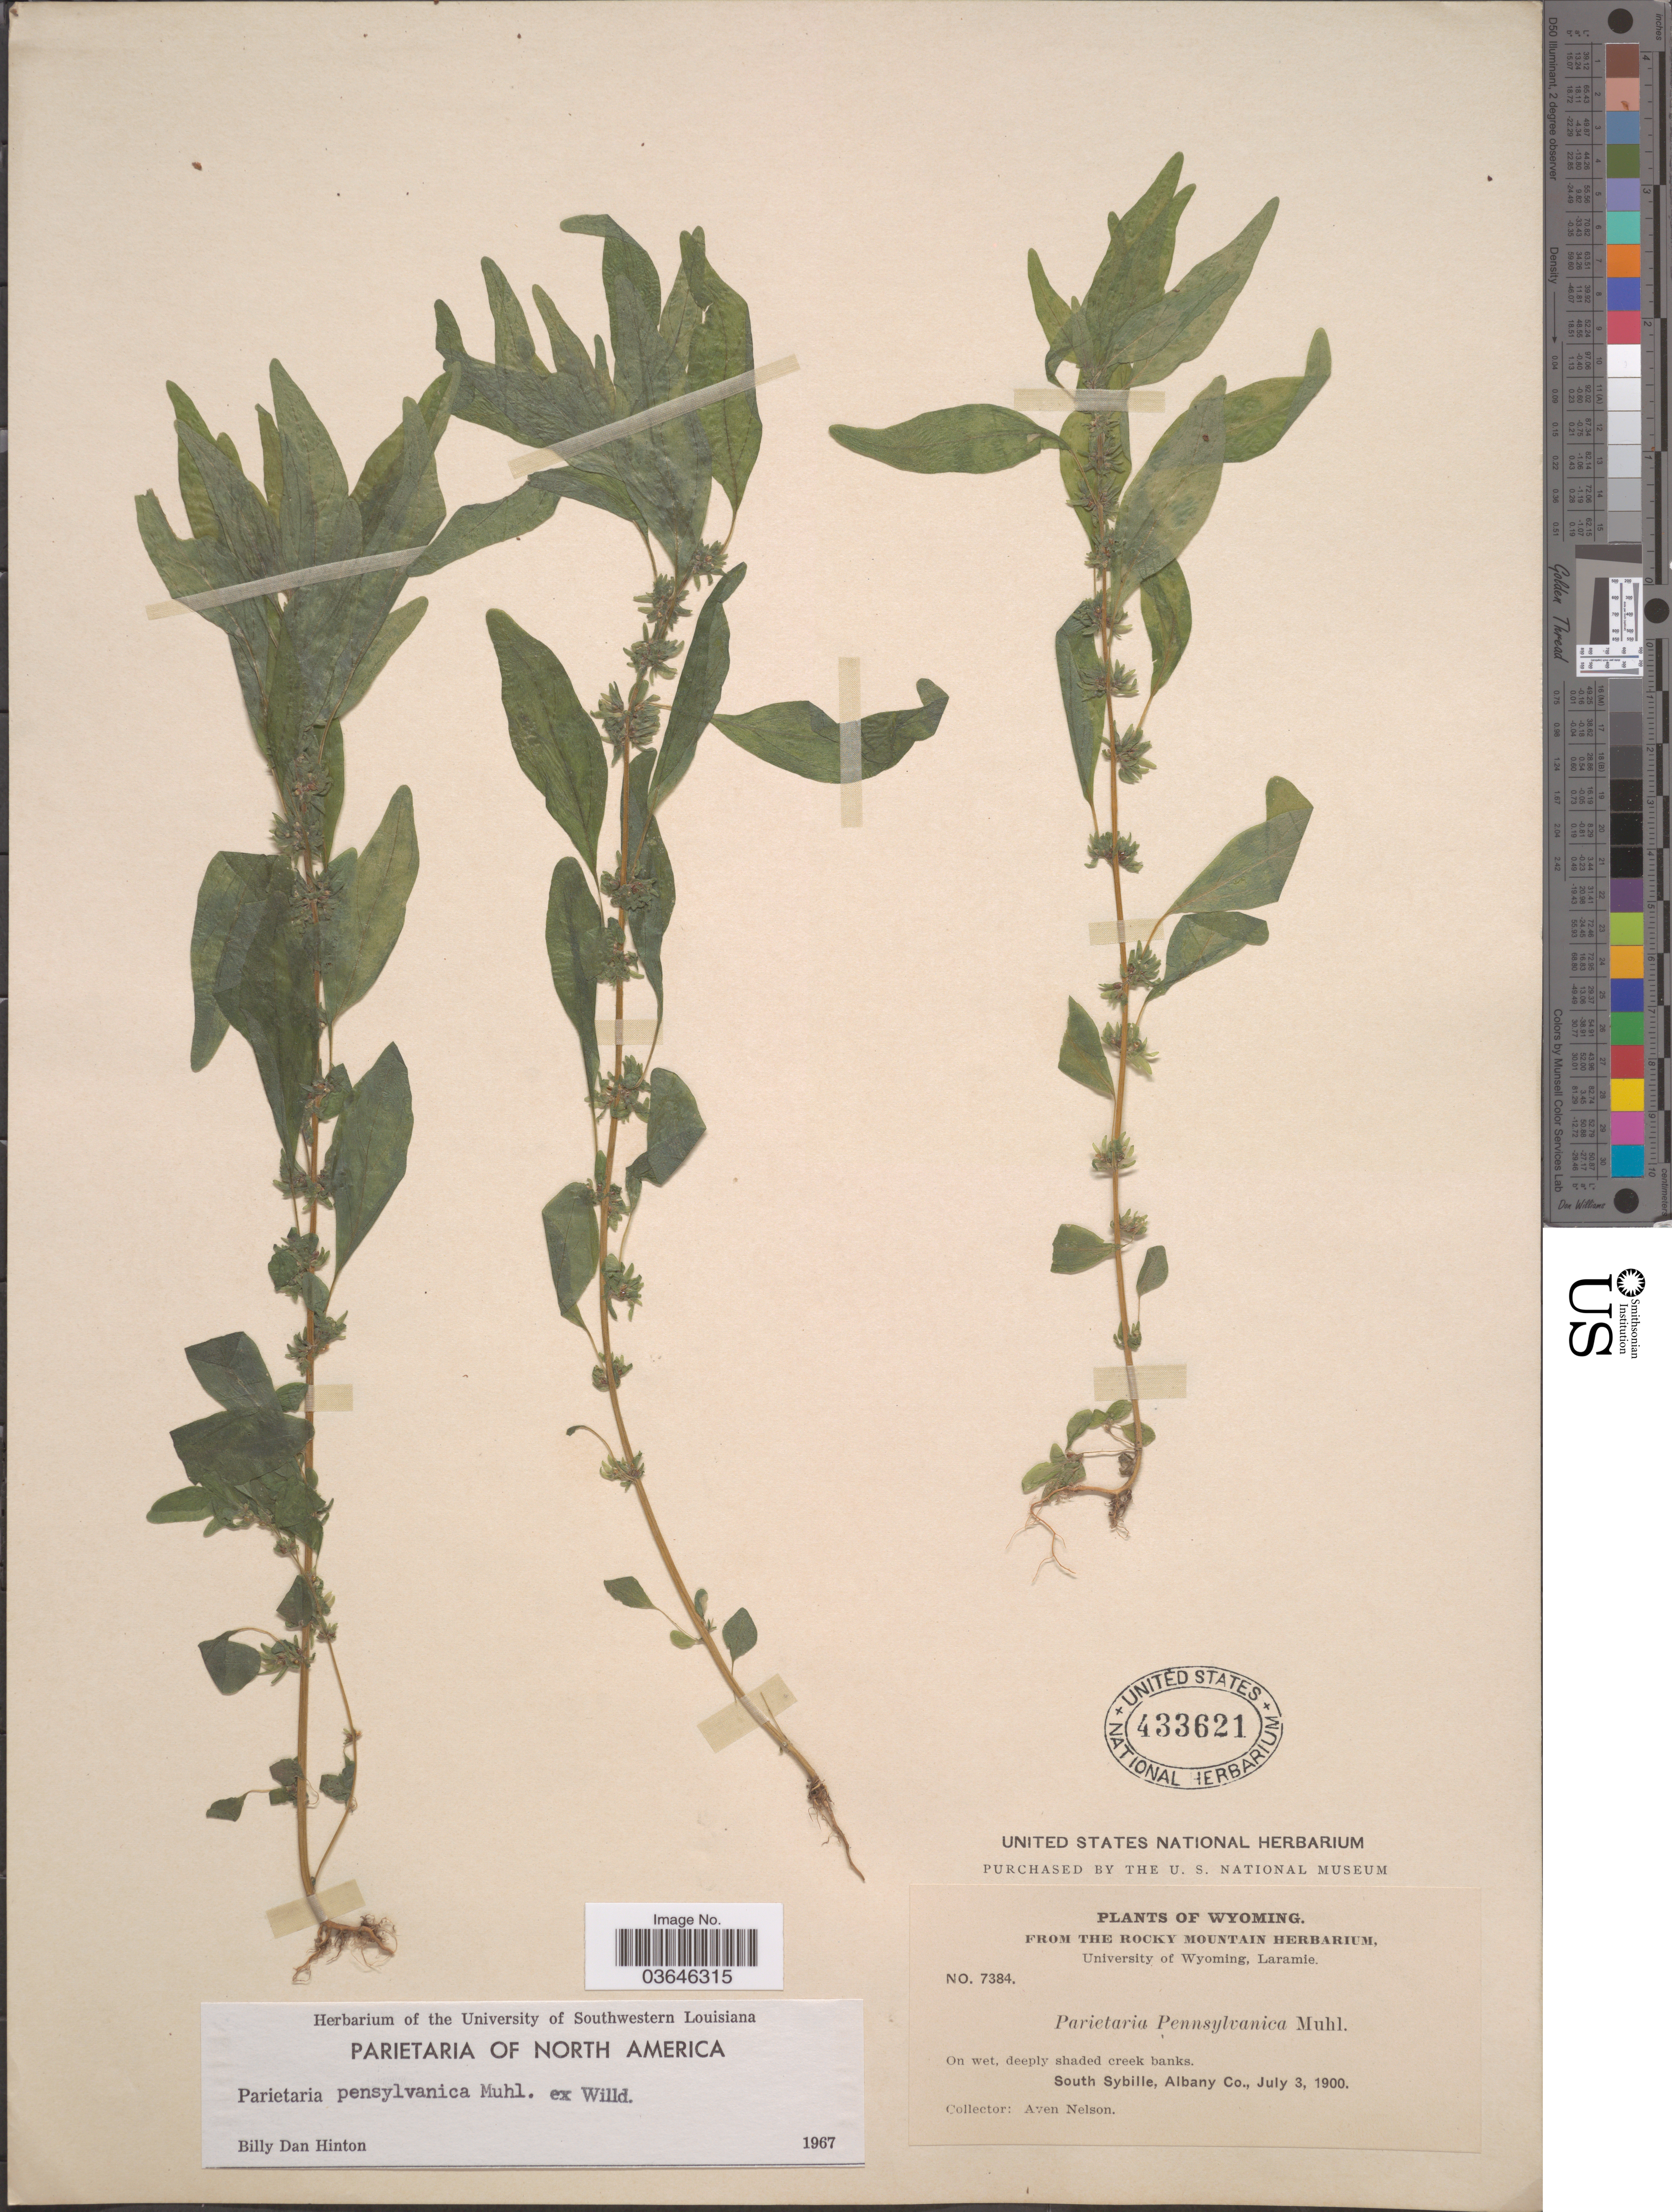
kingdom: Plantae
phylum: Tracheophyta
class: Magnoliopsida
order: Rosales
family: Urticaceae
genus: Parietaria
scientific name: Parietaria pensylvanica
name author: Muhl. ex Willd.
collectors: A. Nelson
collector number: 7384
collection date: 1900-07-03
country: United States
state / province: Wyoming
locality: South Sybille, Albany Co.,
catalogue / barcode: US 433621